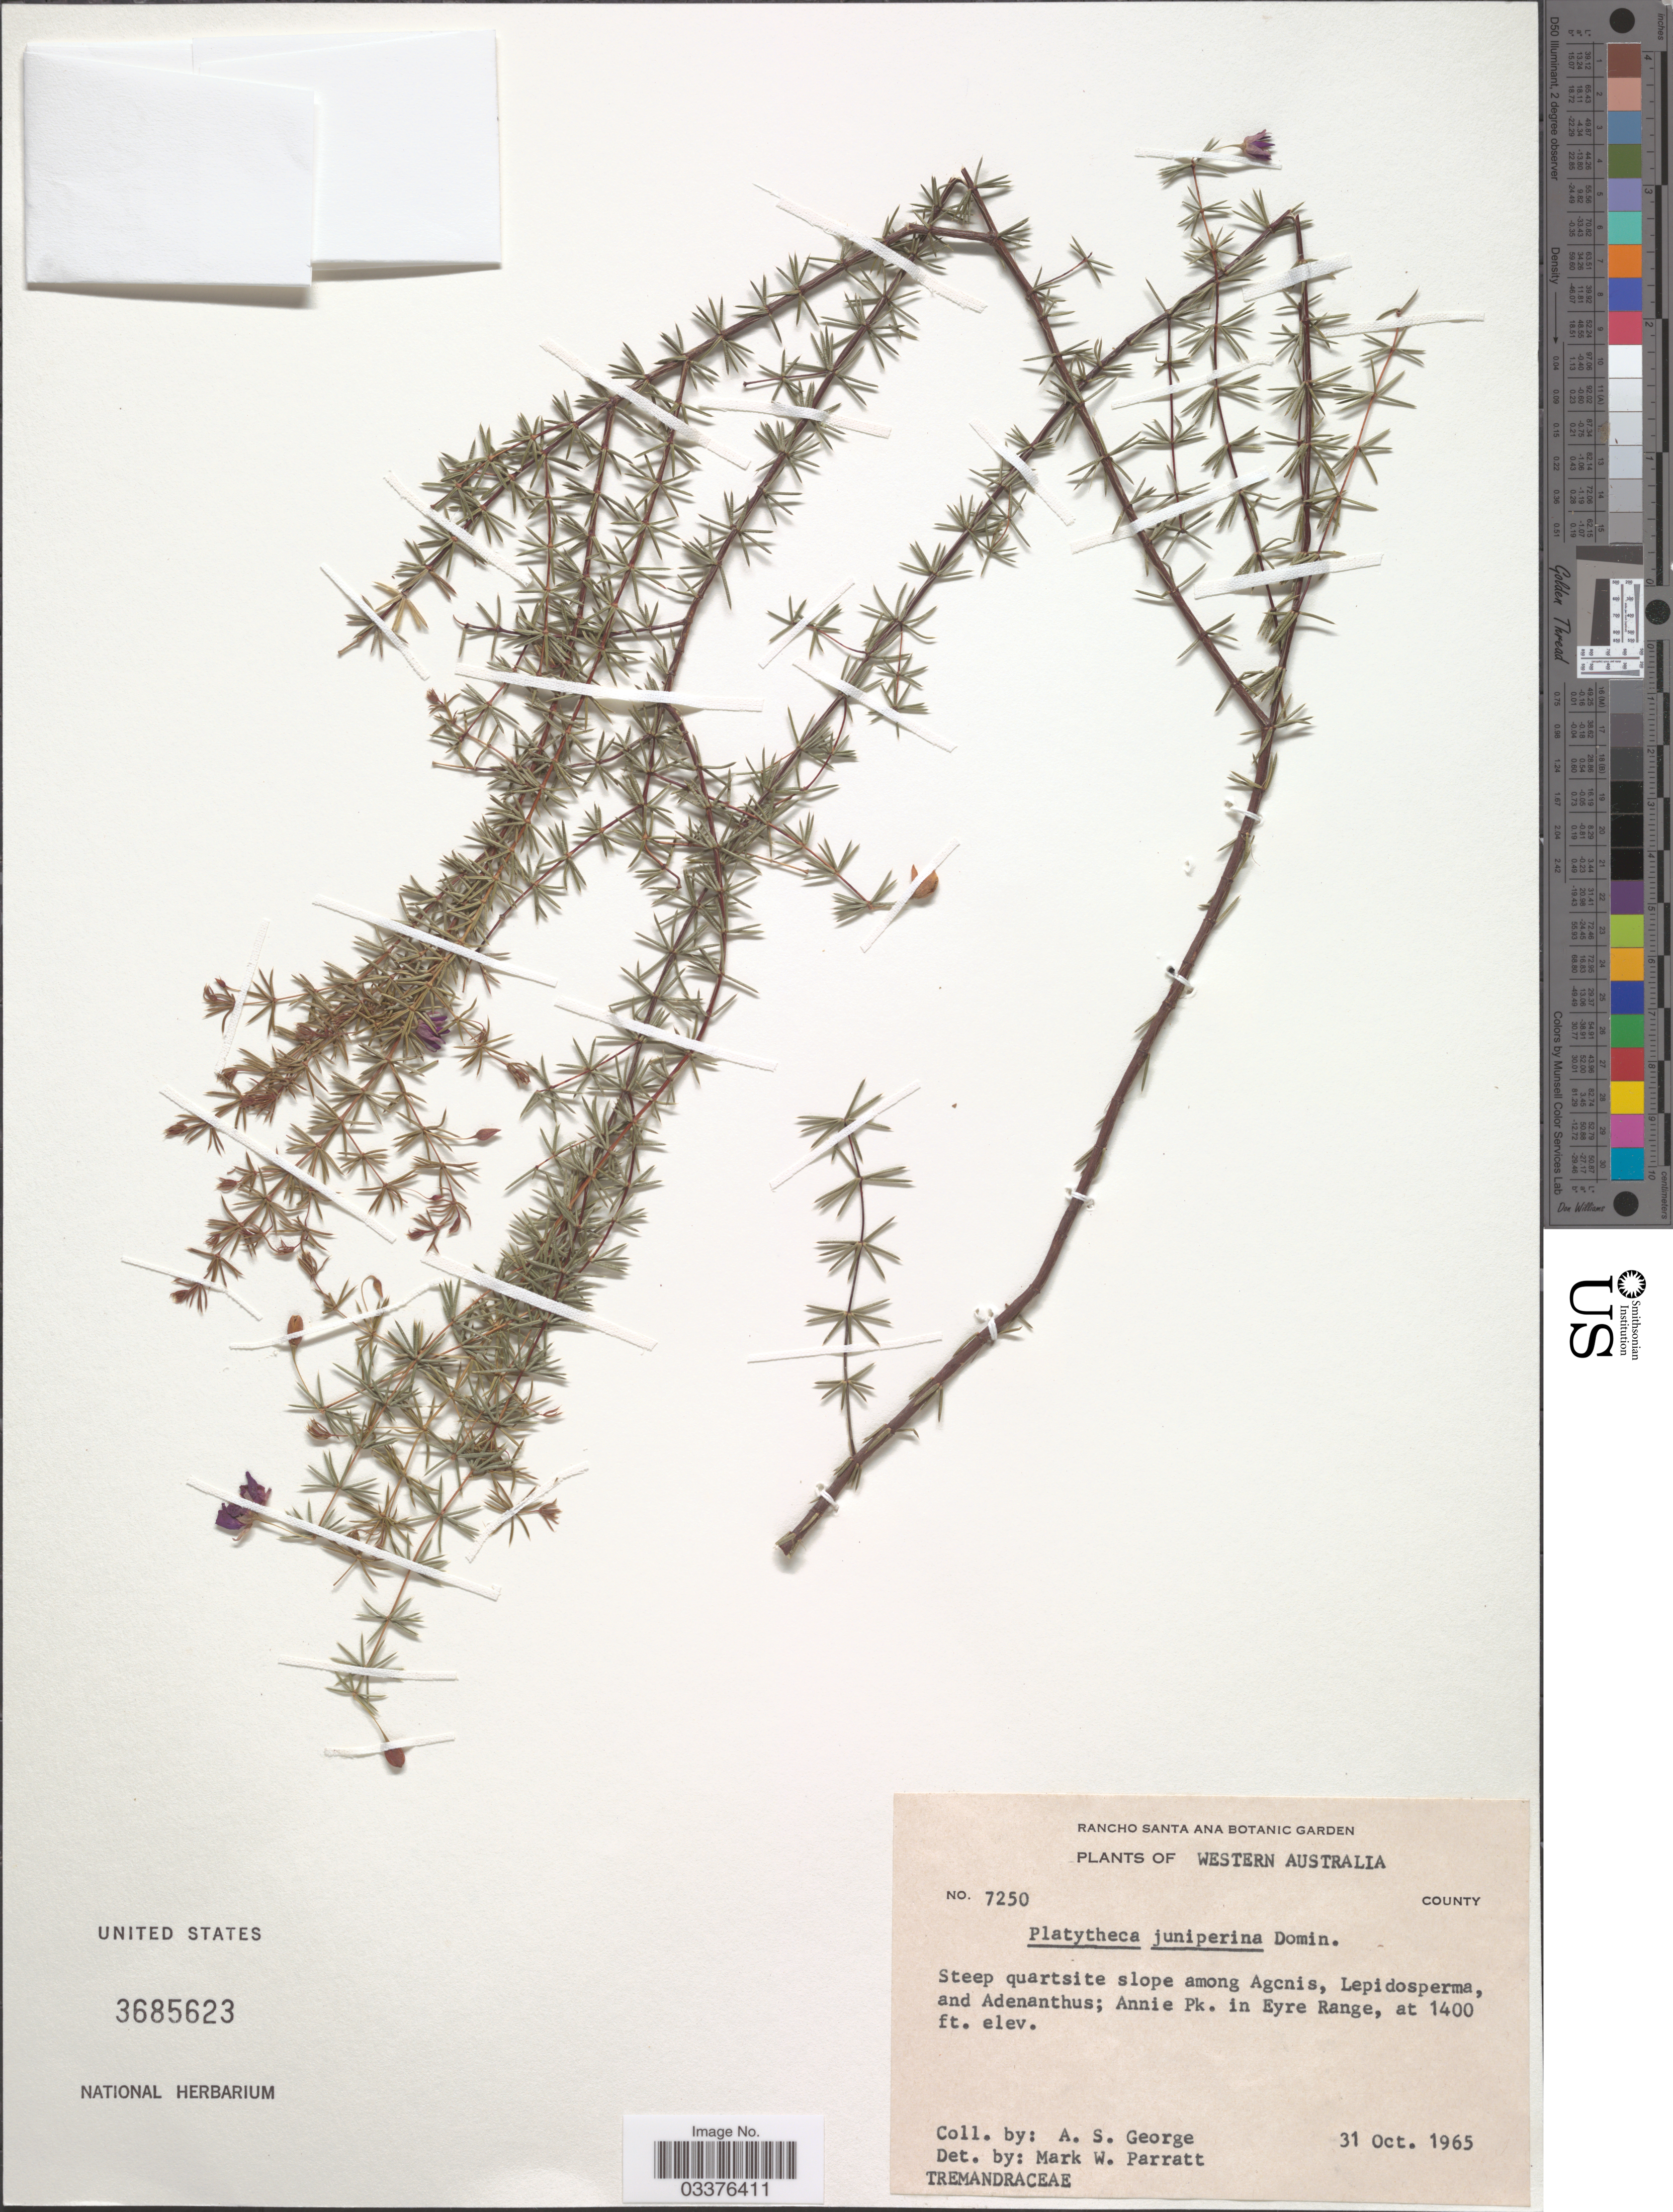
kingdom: Plantae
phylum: Tracheophyta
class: Magnoliopsida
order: Oxalidales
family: Elaeocarpaceae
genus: Platytheca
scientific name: Platytheca juniperina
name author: Domin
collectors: A. S. George & M. Parratt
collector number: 7250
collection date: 1965-10-31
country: Australia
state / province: Western Australia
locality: Annie Pk. in Eyre Range.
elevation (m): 427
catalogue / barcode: US 3685623